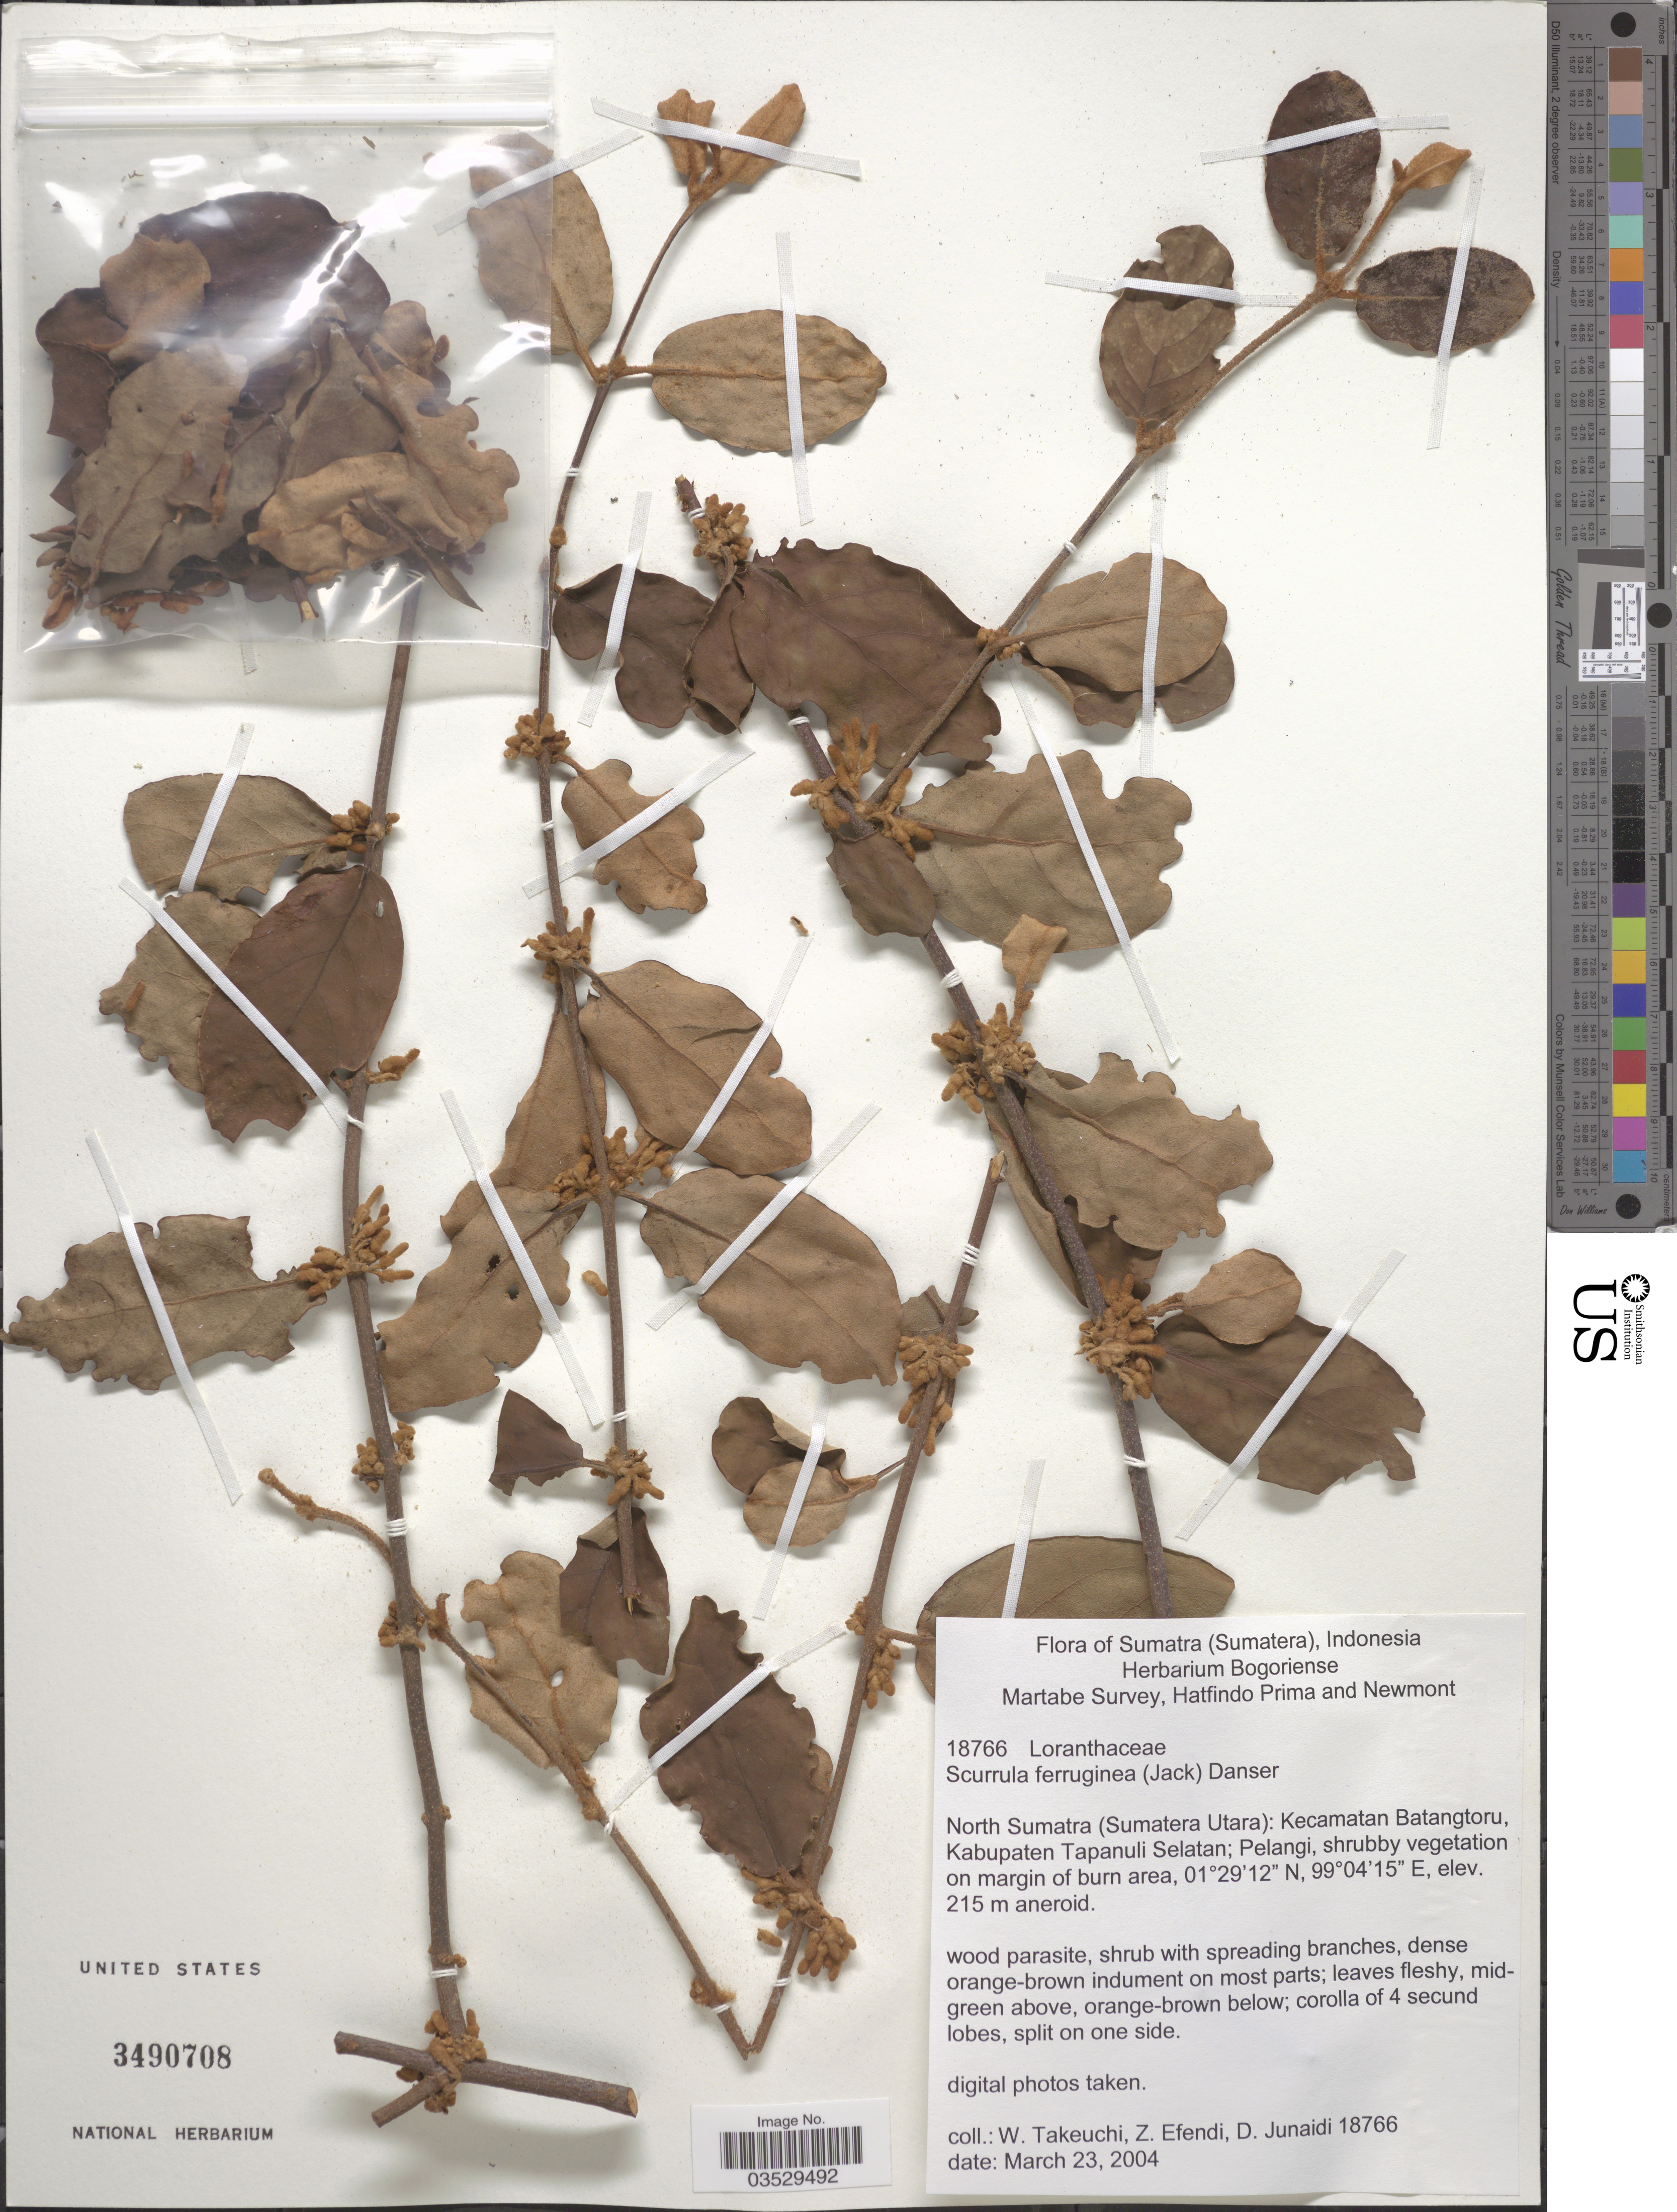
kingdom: Plantae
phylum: Tracheophyta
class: Magnoliopsida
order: Santalales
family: Loranthaceae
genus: Scurrula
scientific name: Scurrula ferruginea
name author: (Jack) Danser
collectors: W. Takeuchi, Z. Efendi & D. Junaidi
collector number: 18766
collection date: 2004-03-23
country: Indonesia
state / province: Sumatra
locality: (Sumatera Utara): Kecamatan Batangtoru, Kabupaten Tapanuli Selatan; Pelangi.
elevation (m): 215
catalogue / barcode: US 3490708